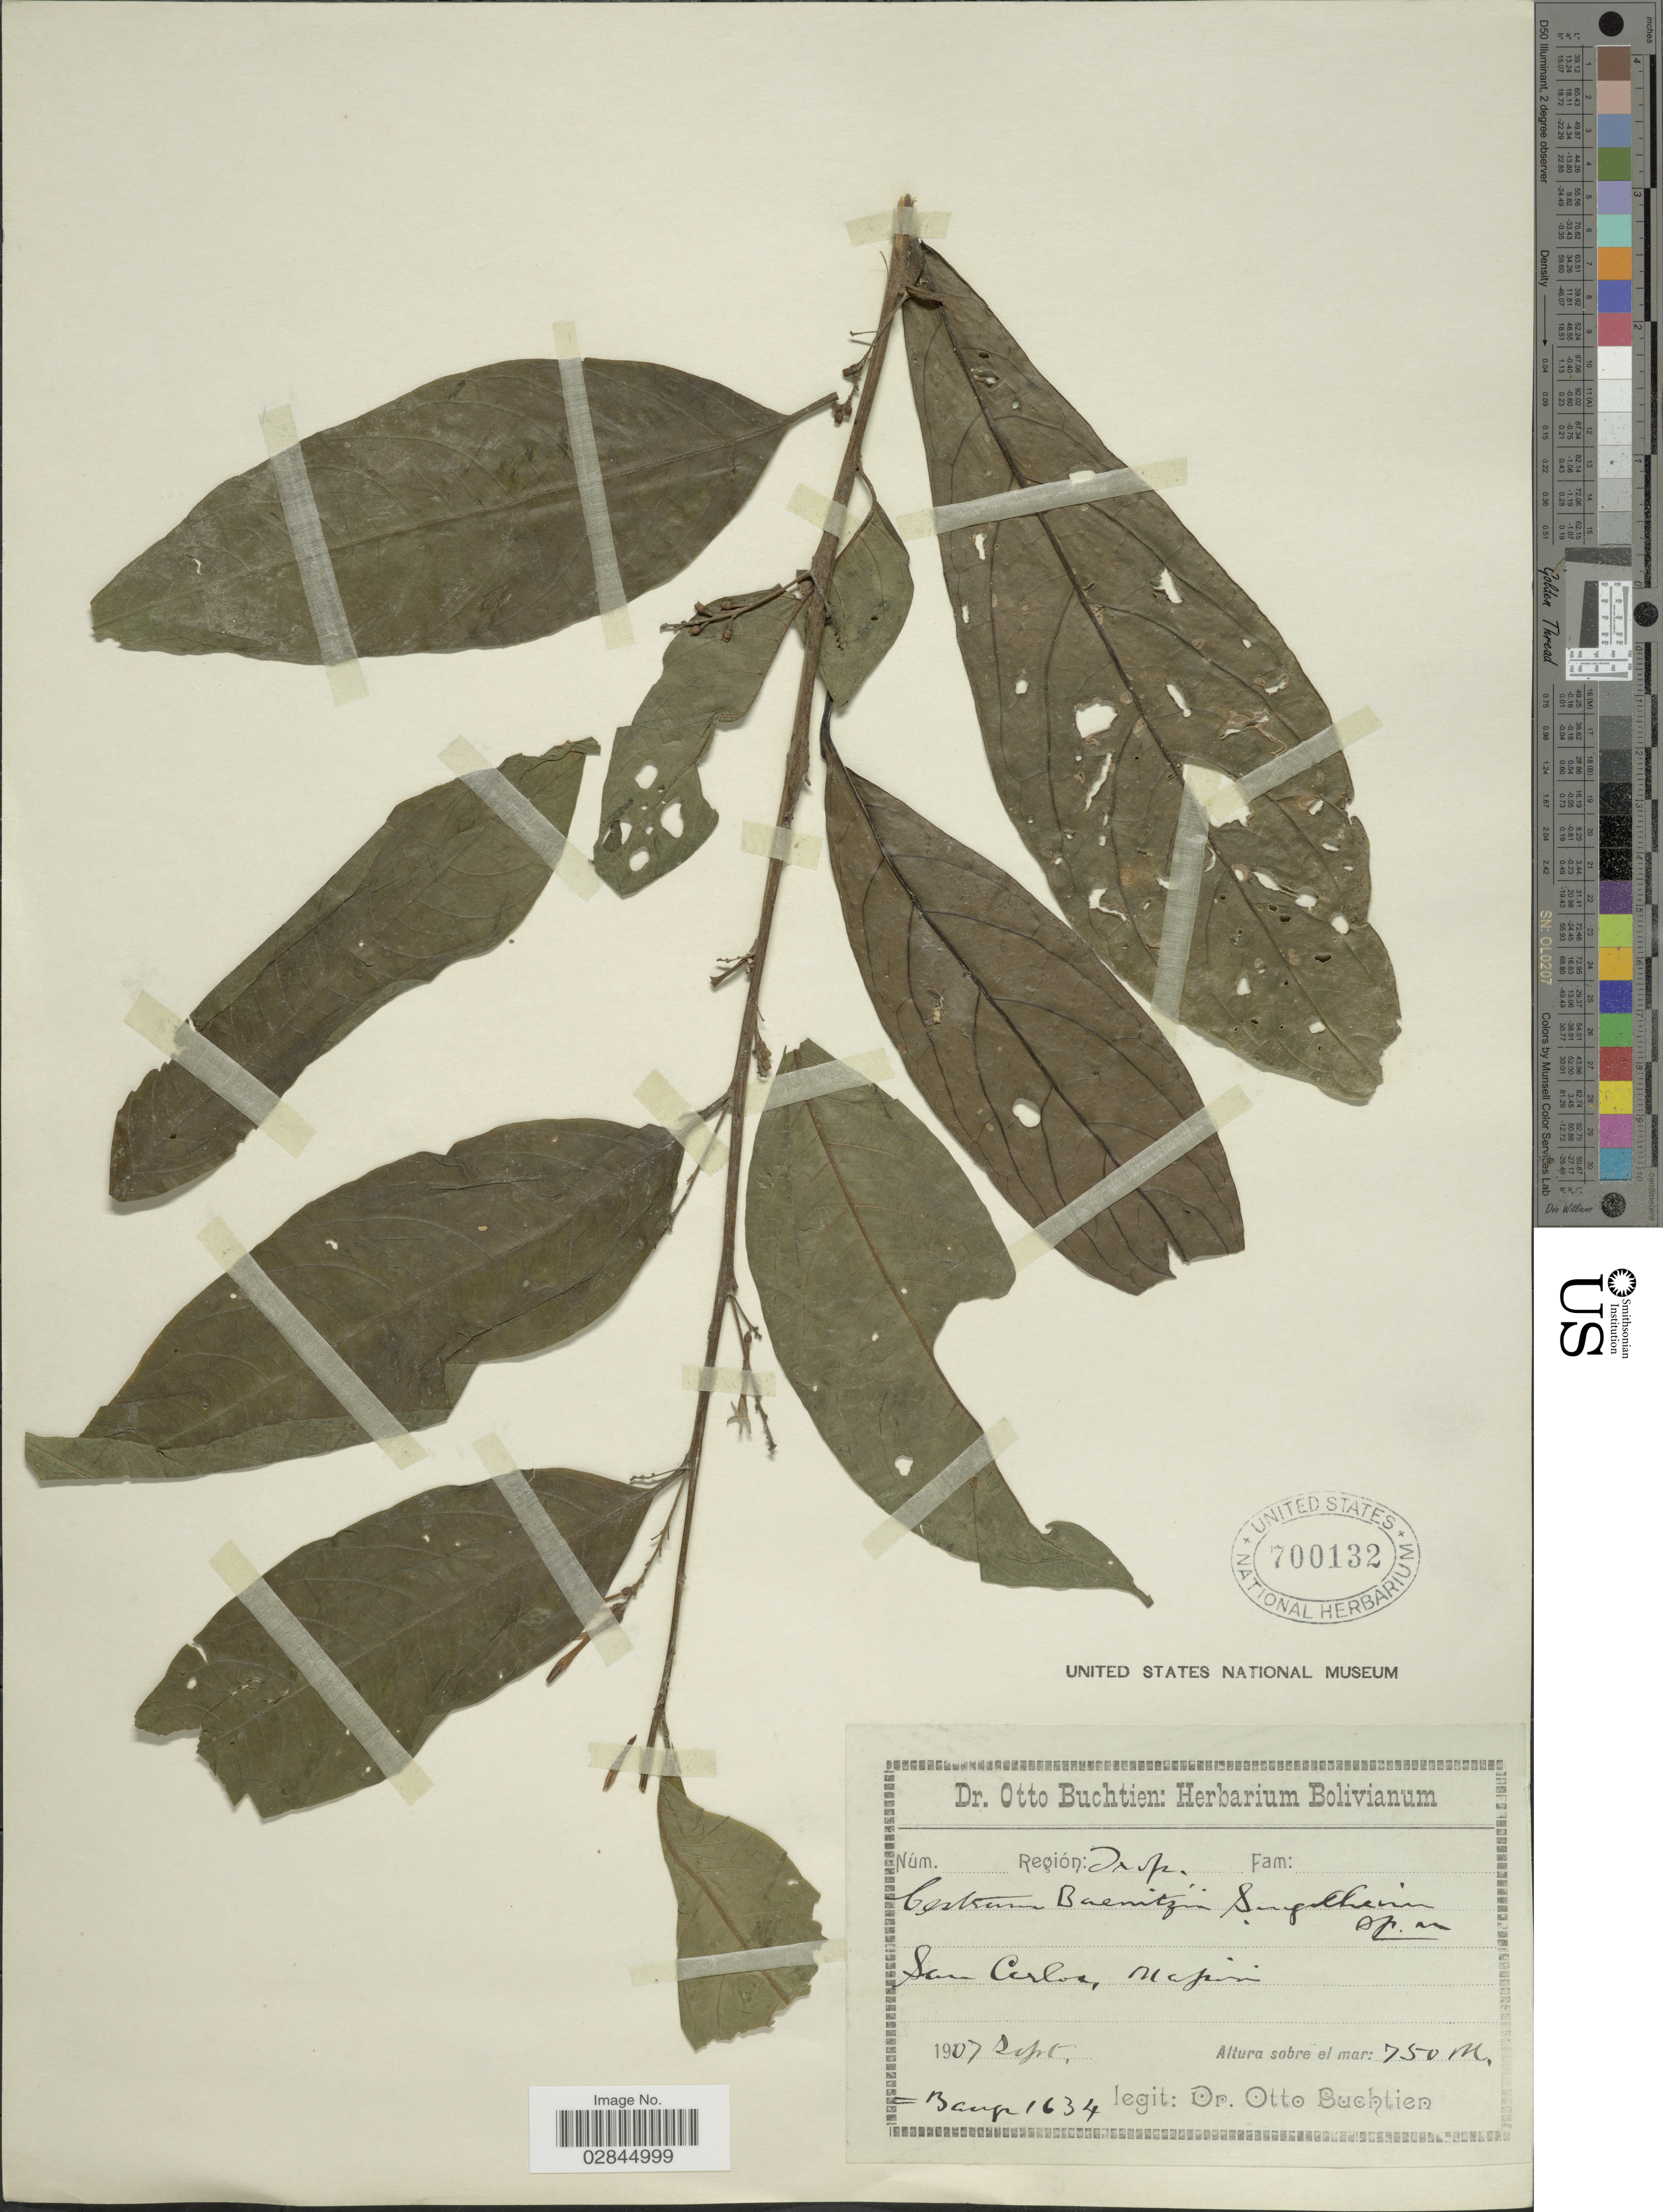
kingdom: Plantae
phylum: Tracheophyta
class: Magnoliopsida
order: Solanales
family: Solanaceae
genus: Cestrum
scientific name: Cestrum schlechtendahlii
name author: G. Don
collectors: O. Buchtien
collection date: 1907-09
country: Bolivia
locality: Región: Trop. San Carlos, Mapiri.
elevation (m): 750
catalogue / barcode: US 700132